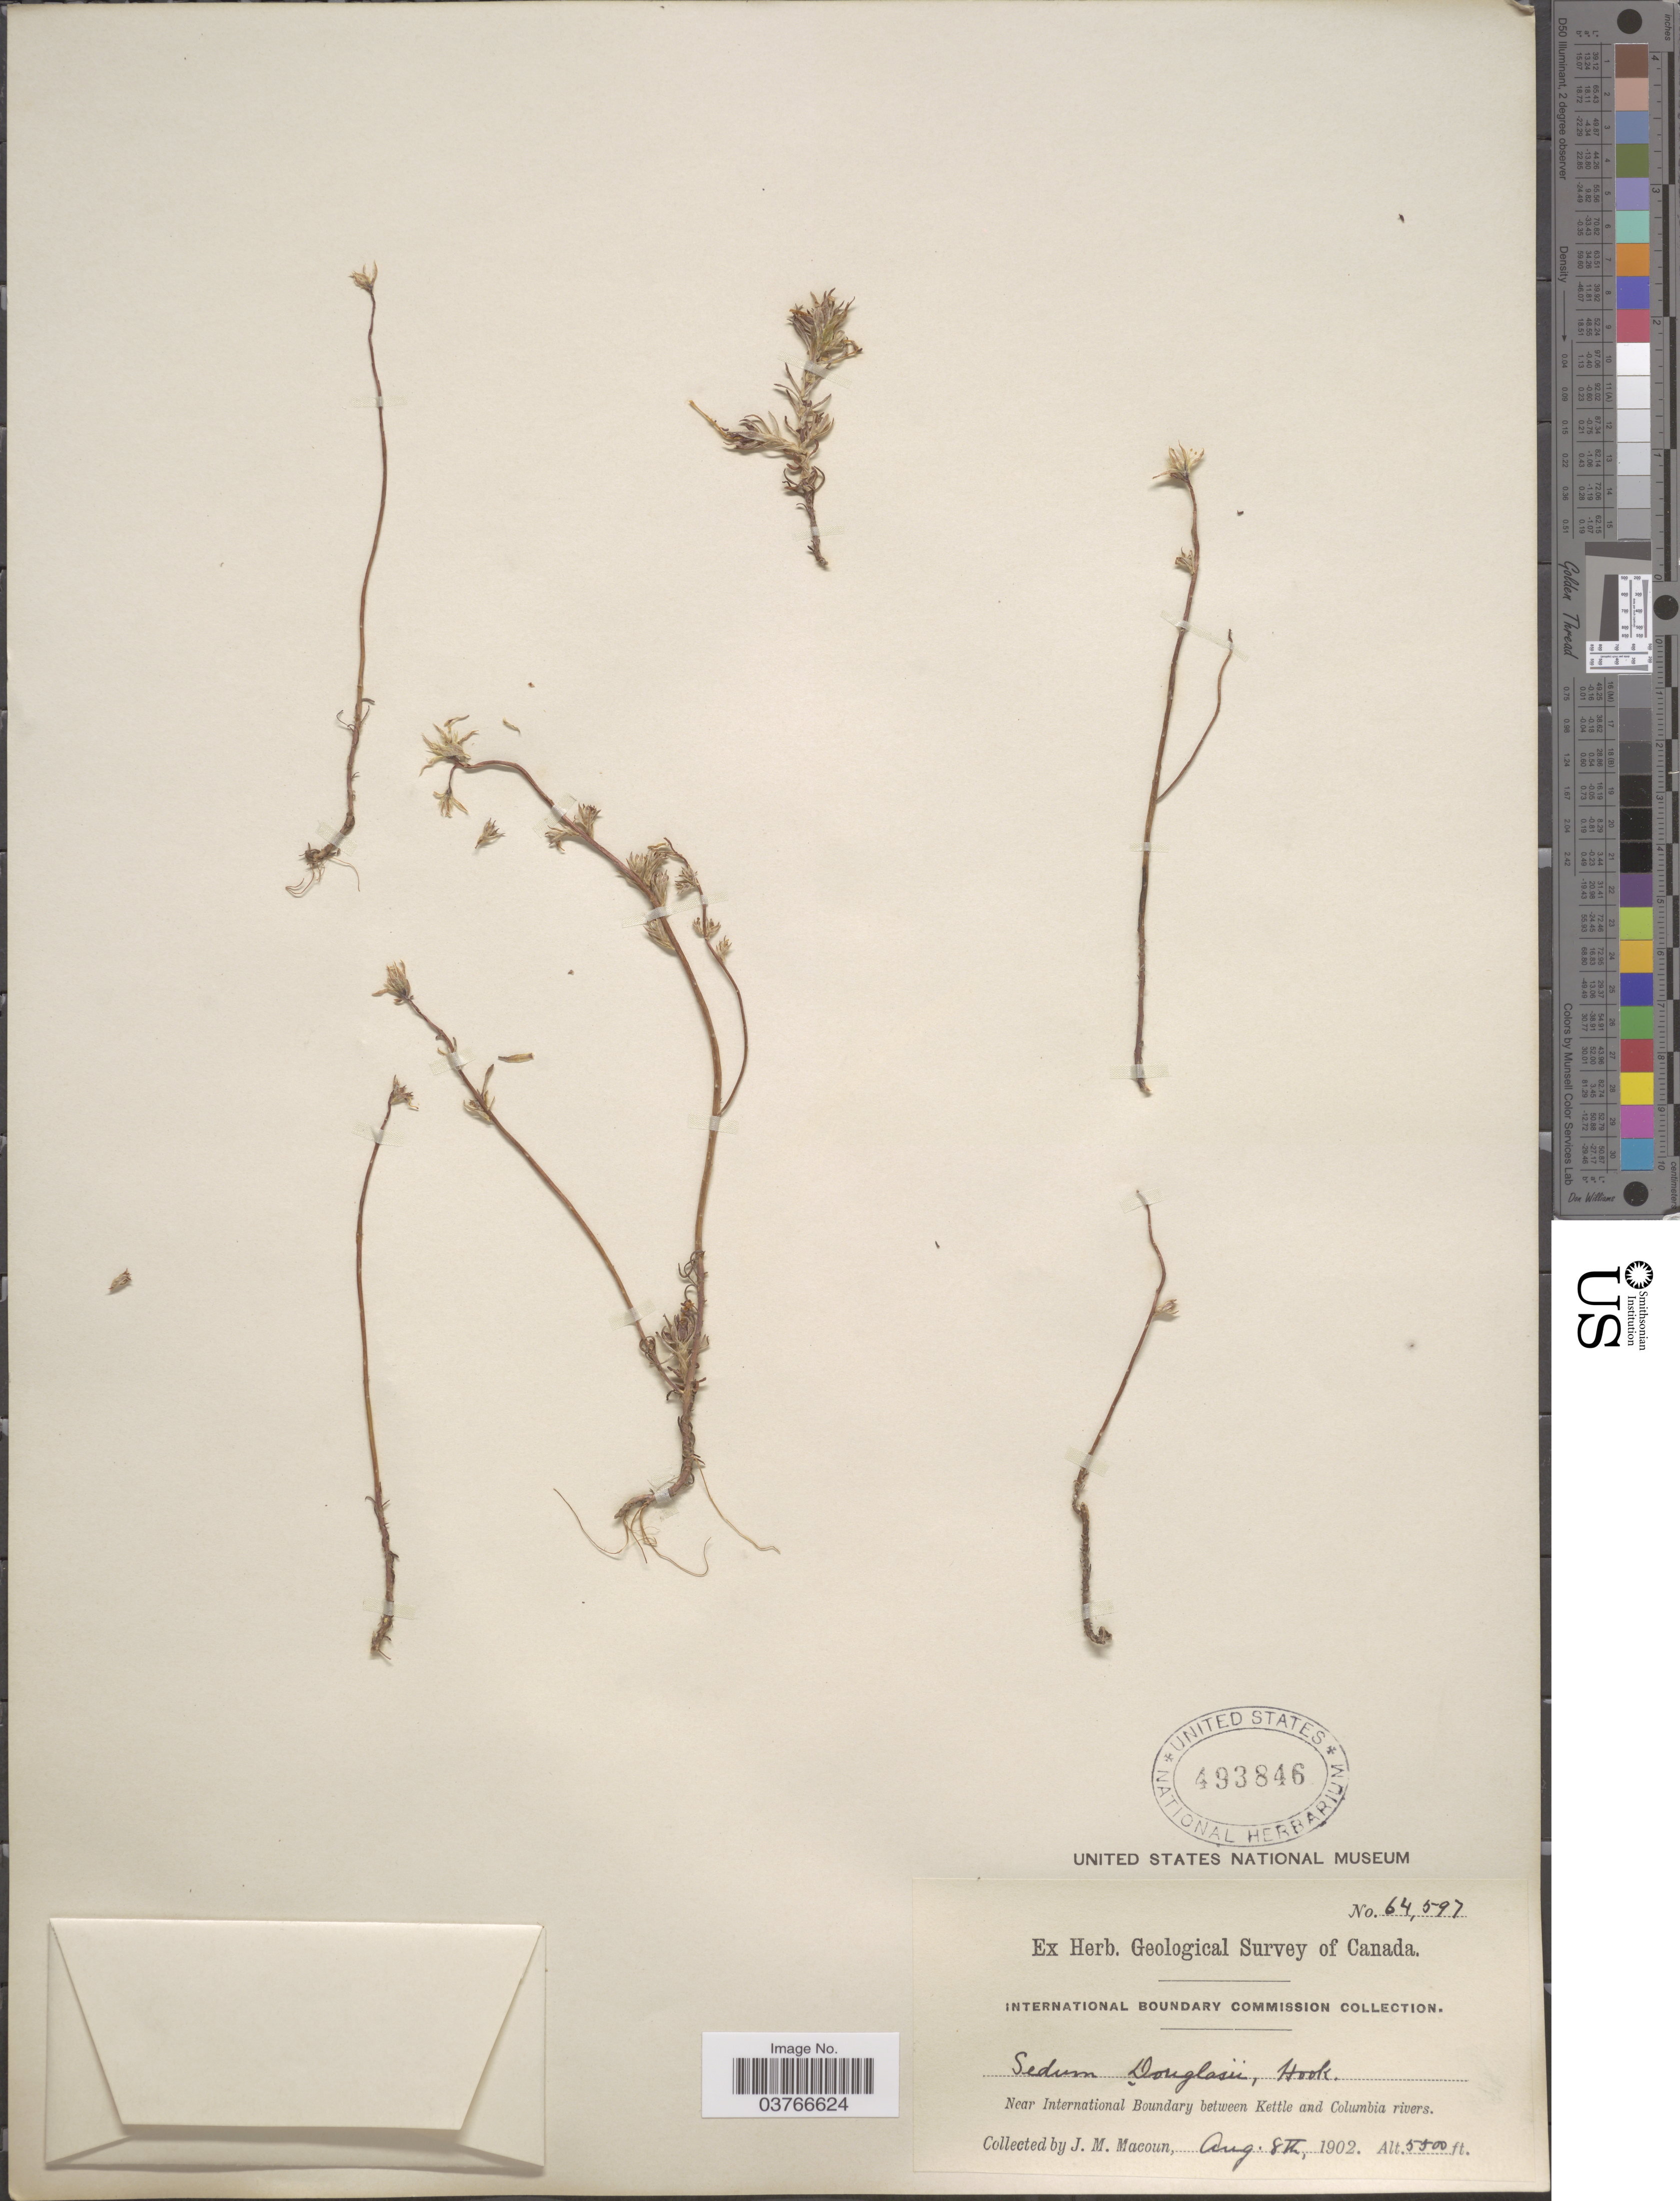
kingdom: Plantae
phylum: Tracheophyta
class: Magnoliopsida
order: Saxifragales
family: Crassulaceae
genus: Sedum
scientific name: Sedum stenopetalum var. stenopetalum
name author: Pursh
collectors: J. M. Macoun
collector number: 64597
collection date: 1902-08-08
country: Canada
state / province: British Columbia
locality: Near International Boundary between Kettle and Columbia rivers.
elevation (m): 1676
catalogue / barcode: US 493846